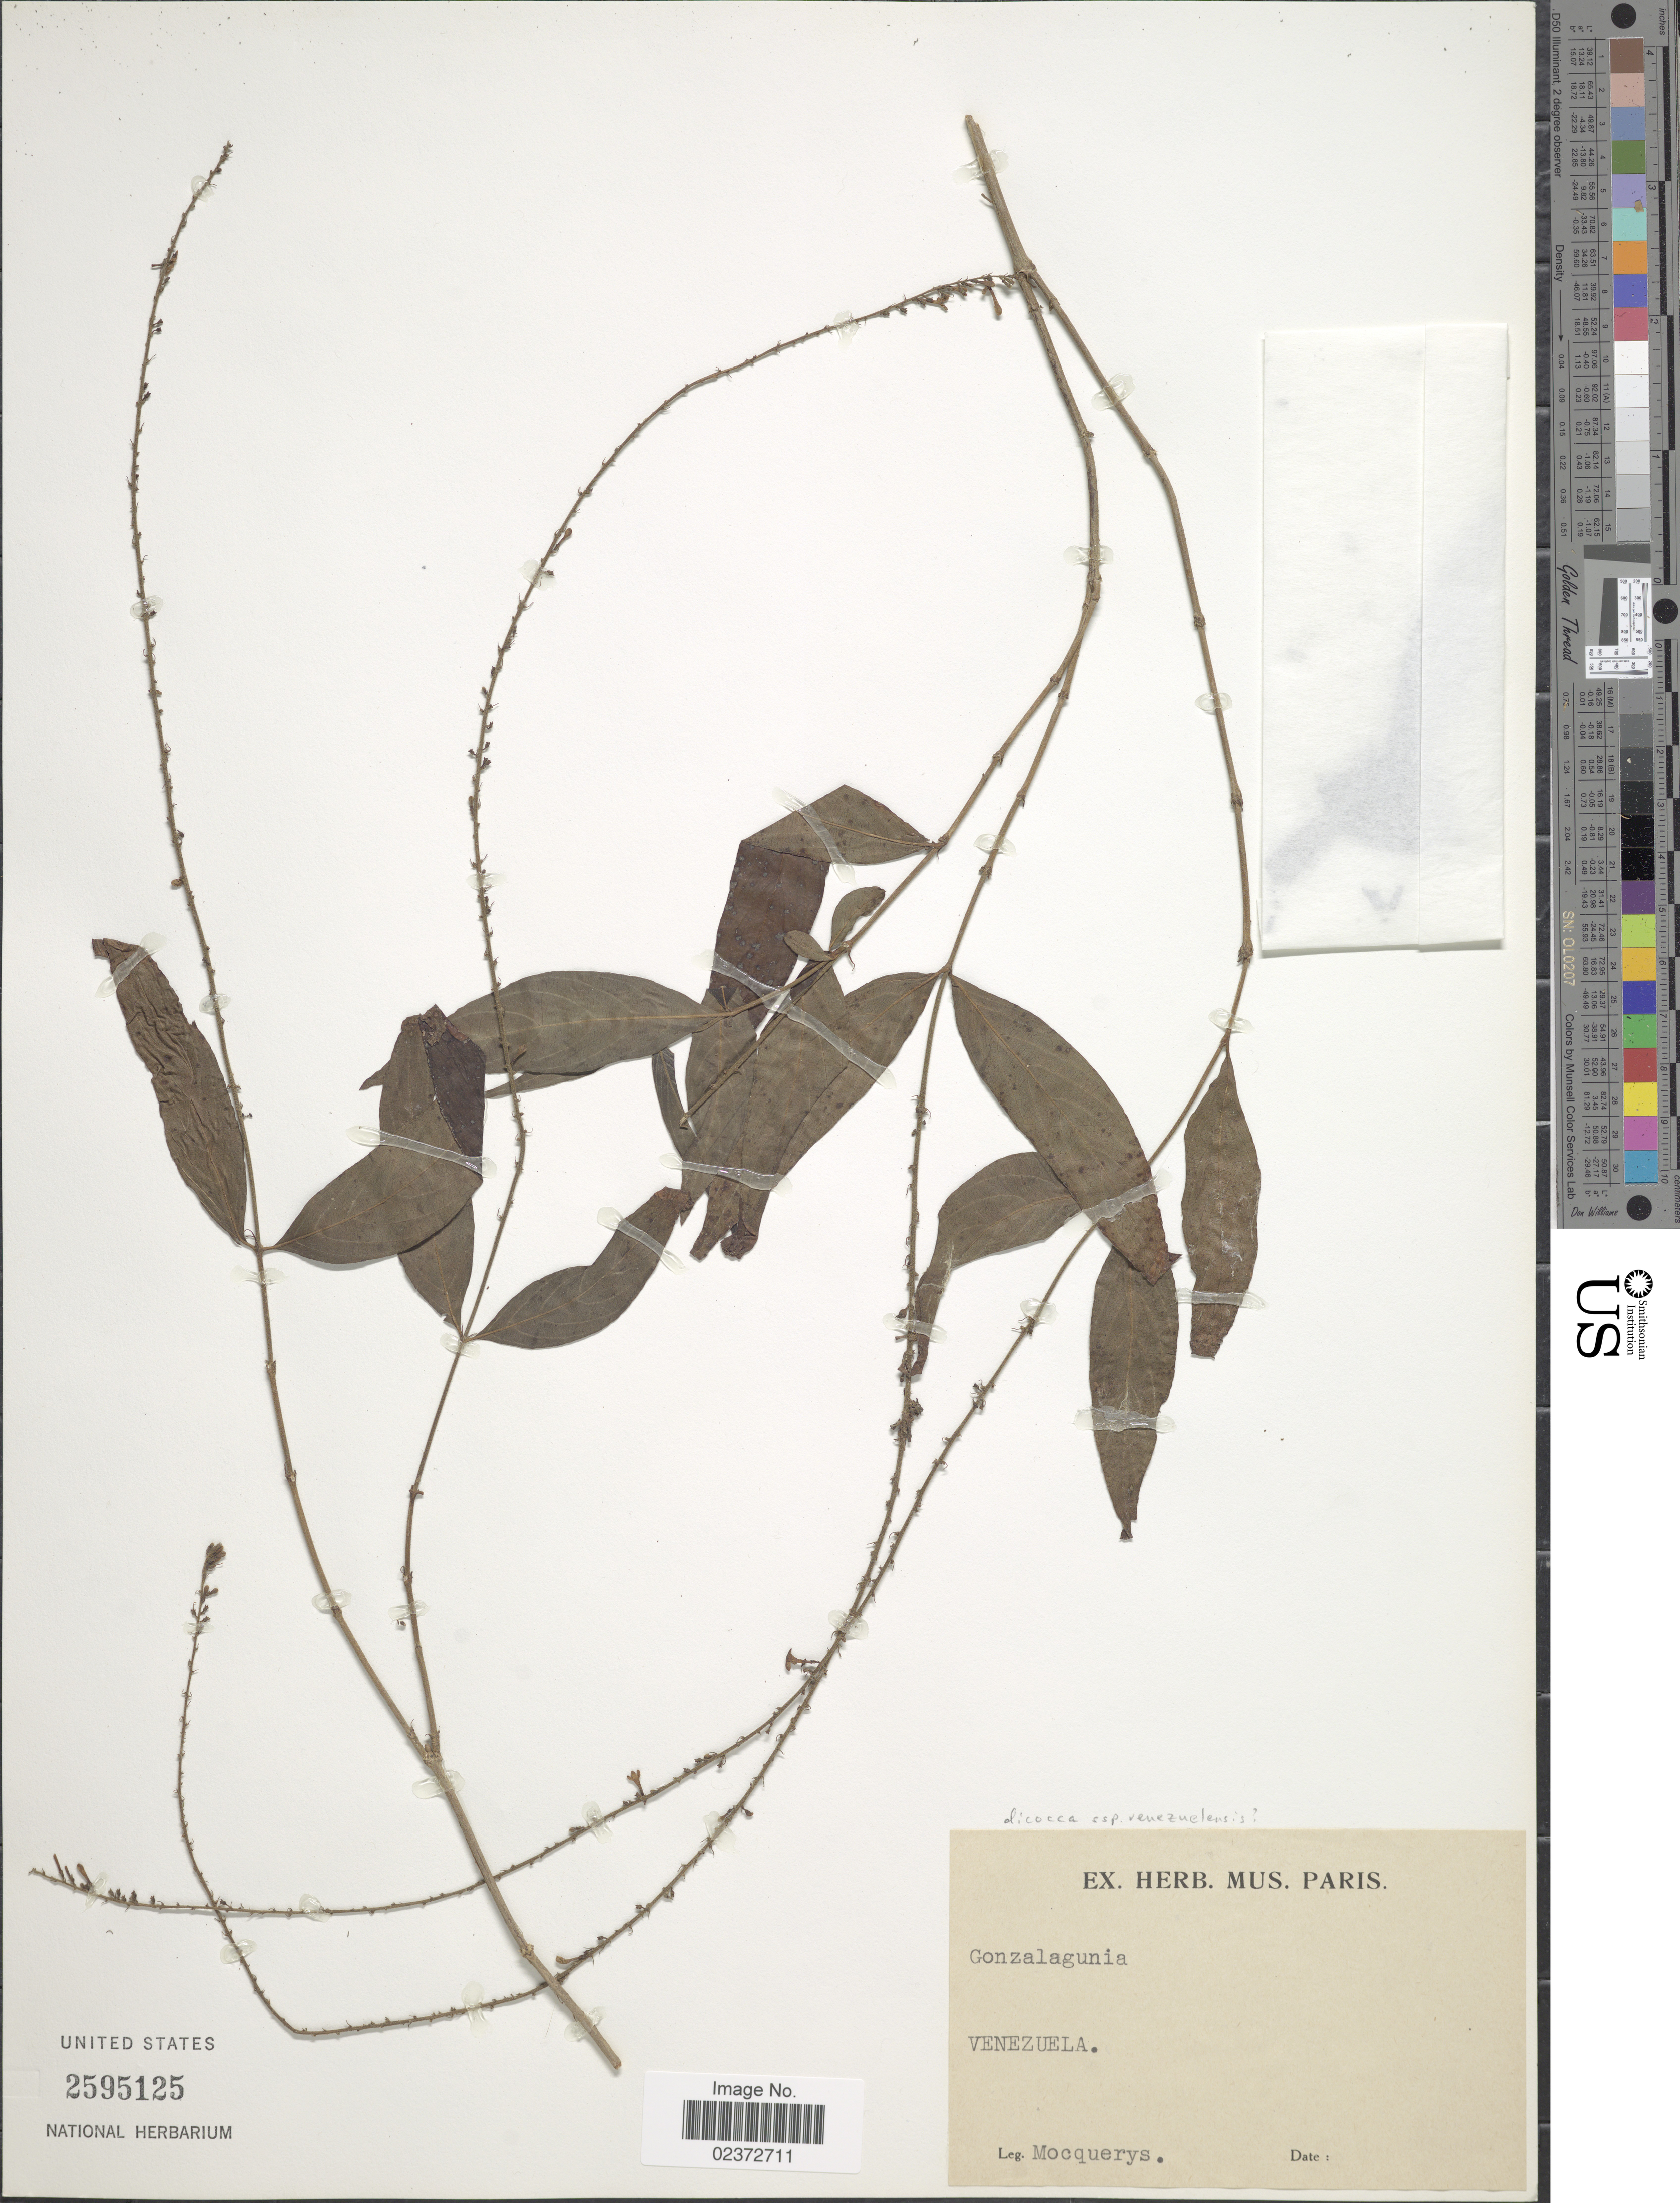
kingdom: Plantae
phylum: Tracheophyta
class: Magnoliopsida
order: Gentianales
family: Rubiaceae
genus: Gonzalagunia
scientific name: Gonzalagunia sp.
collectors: A. Mocquerys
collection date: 1893/1894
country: Venezuela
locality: S.L.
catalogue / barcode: US 2595125